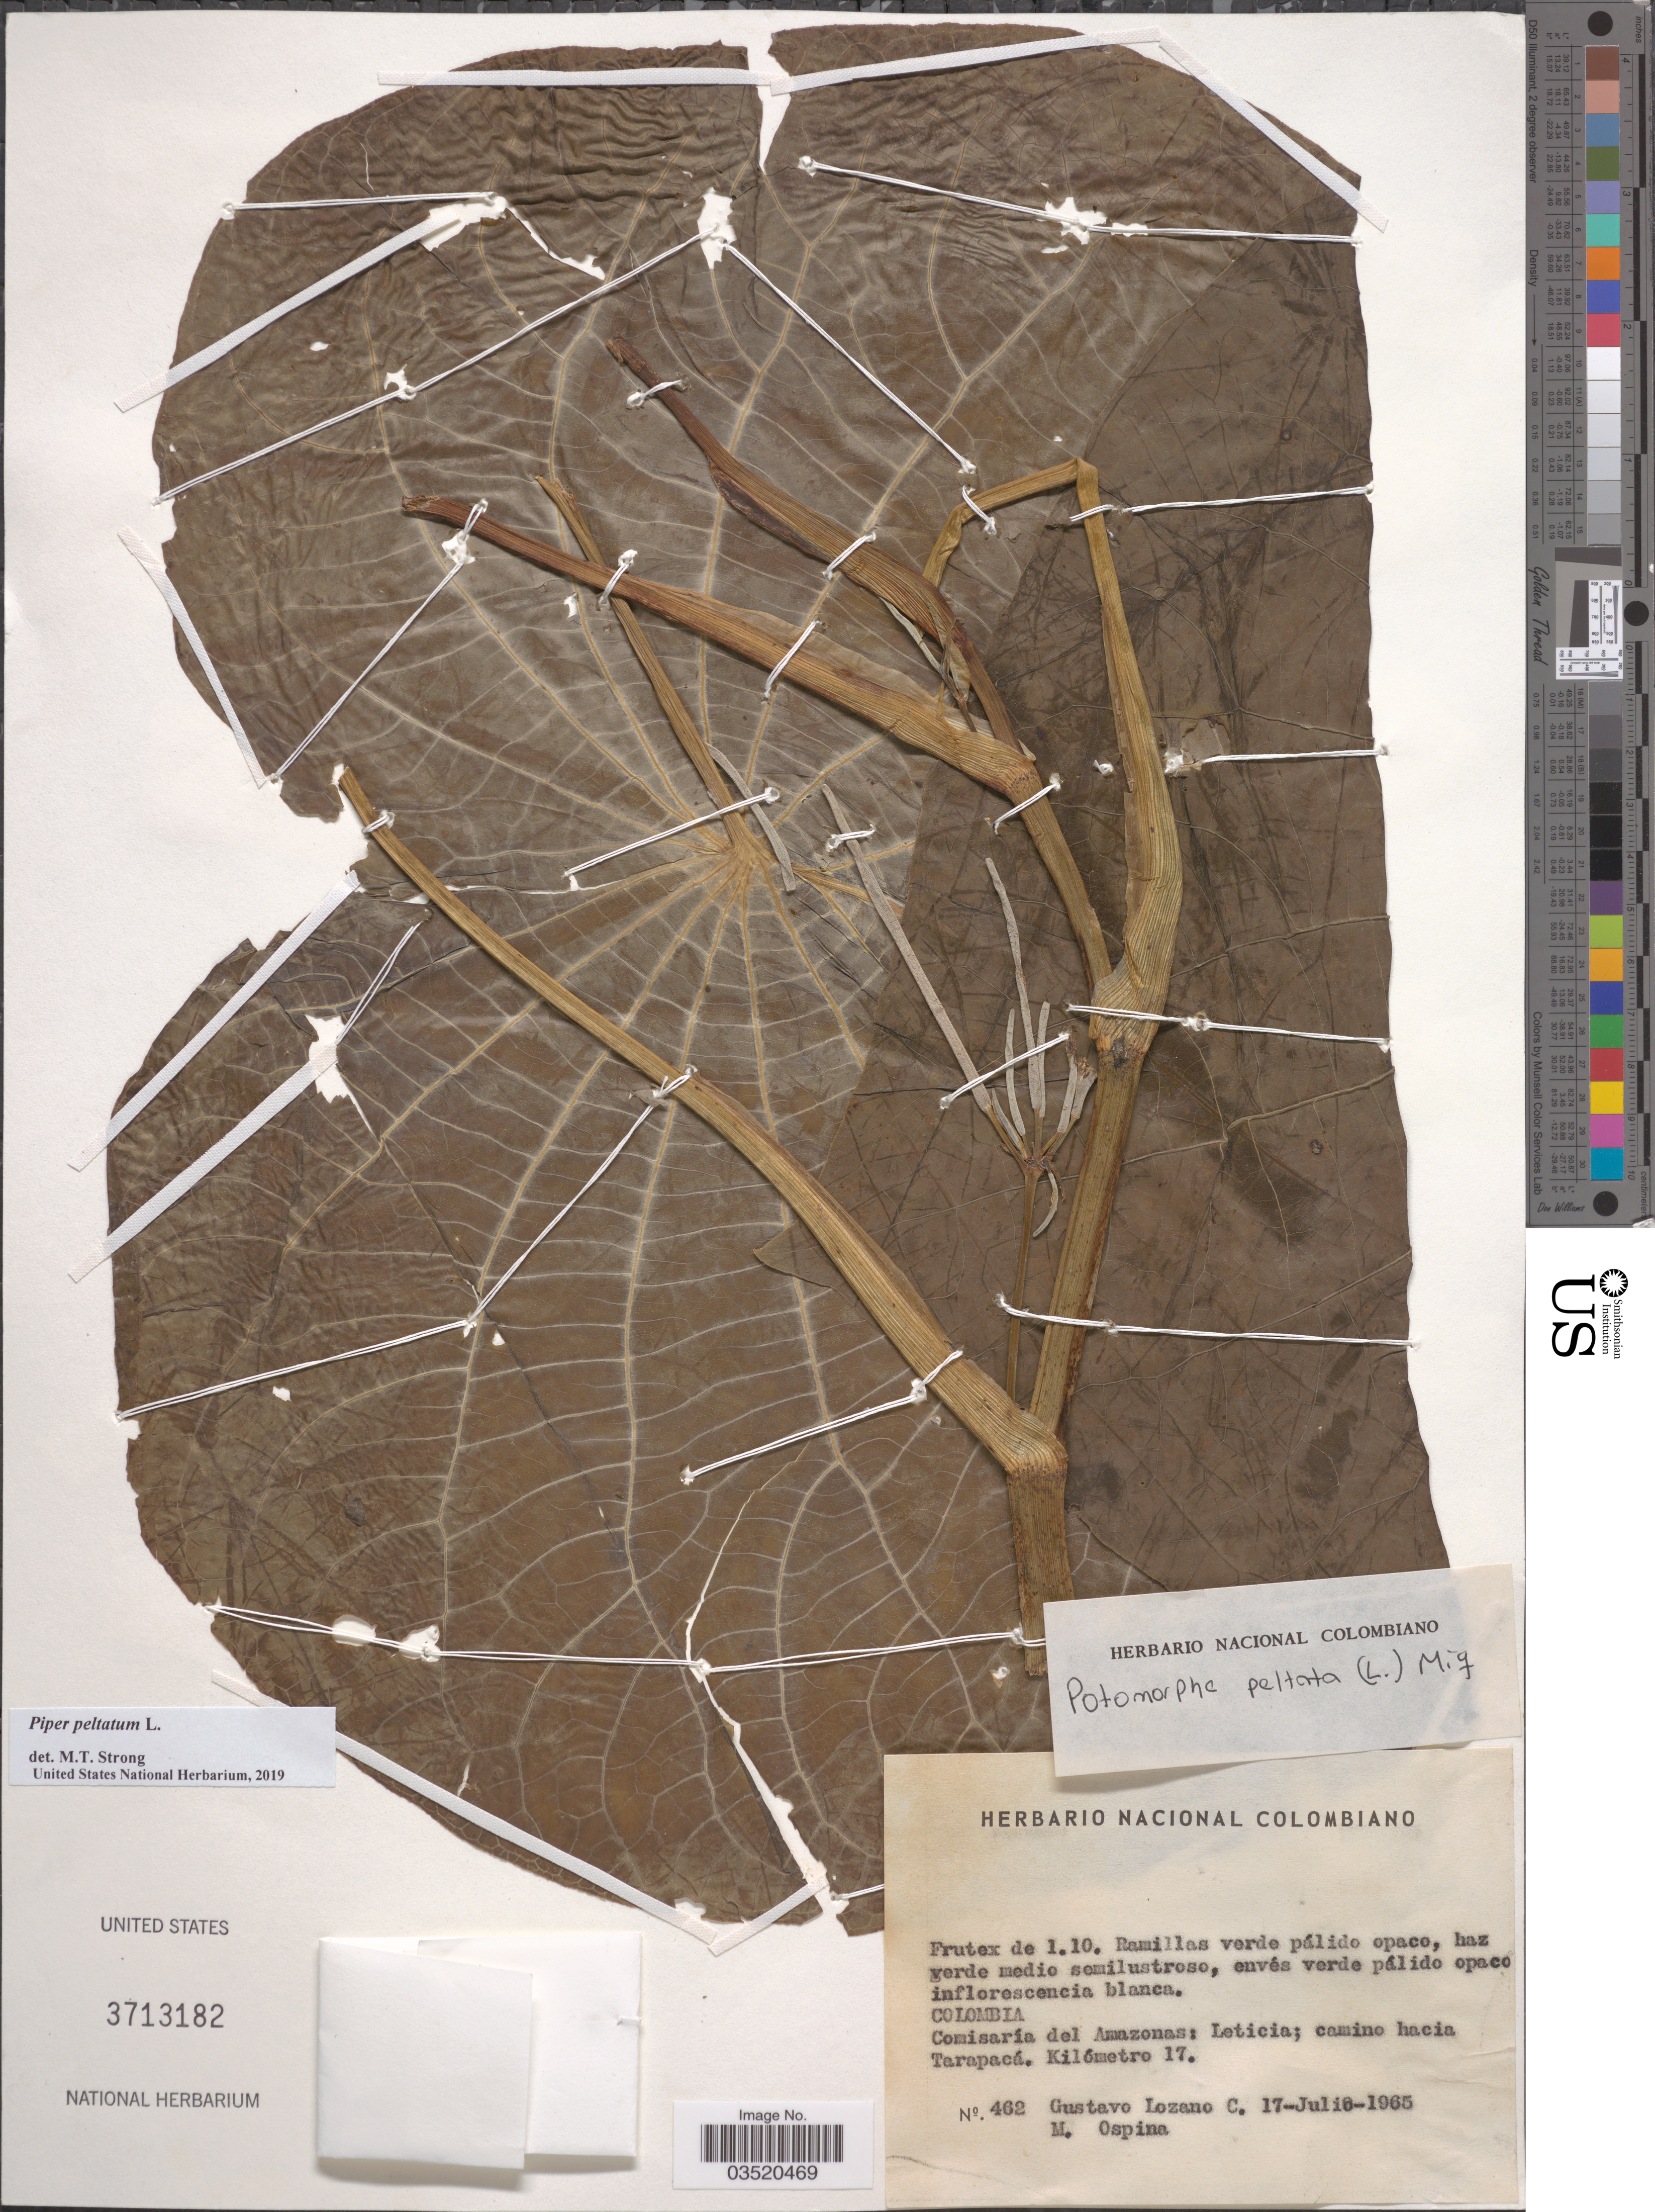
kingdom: Plantae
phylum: Tracheophyta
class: Magnoliopsida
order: Piperales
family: Piperaceae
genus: Piper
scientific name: Piper peltatum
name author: L.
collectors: G. Lozano-Contreras & M. Ospina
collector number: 462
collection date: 1965-07-17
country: Colombia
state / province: Amazônas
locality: Comisaría del Amazonas: Leticia; camino hacia Tarapacá, Kilómetro 17.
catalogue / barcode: US 3713182